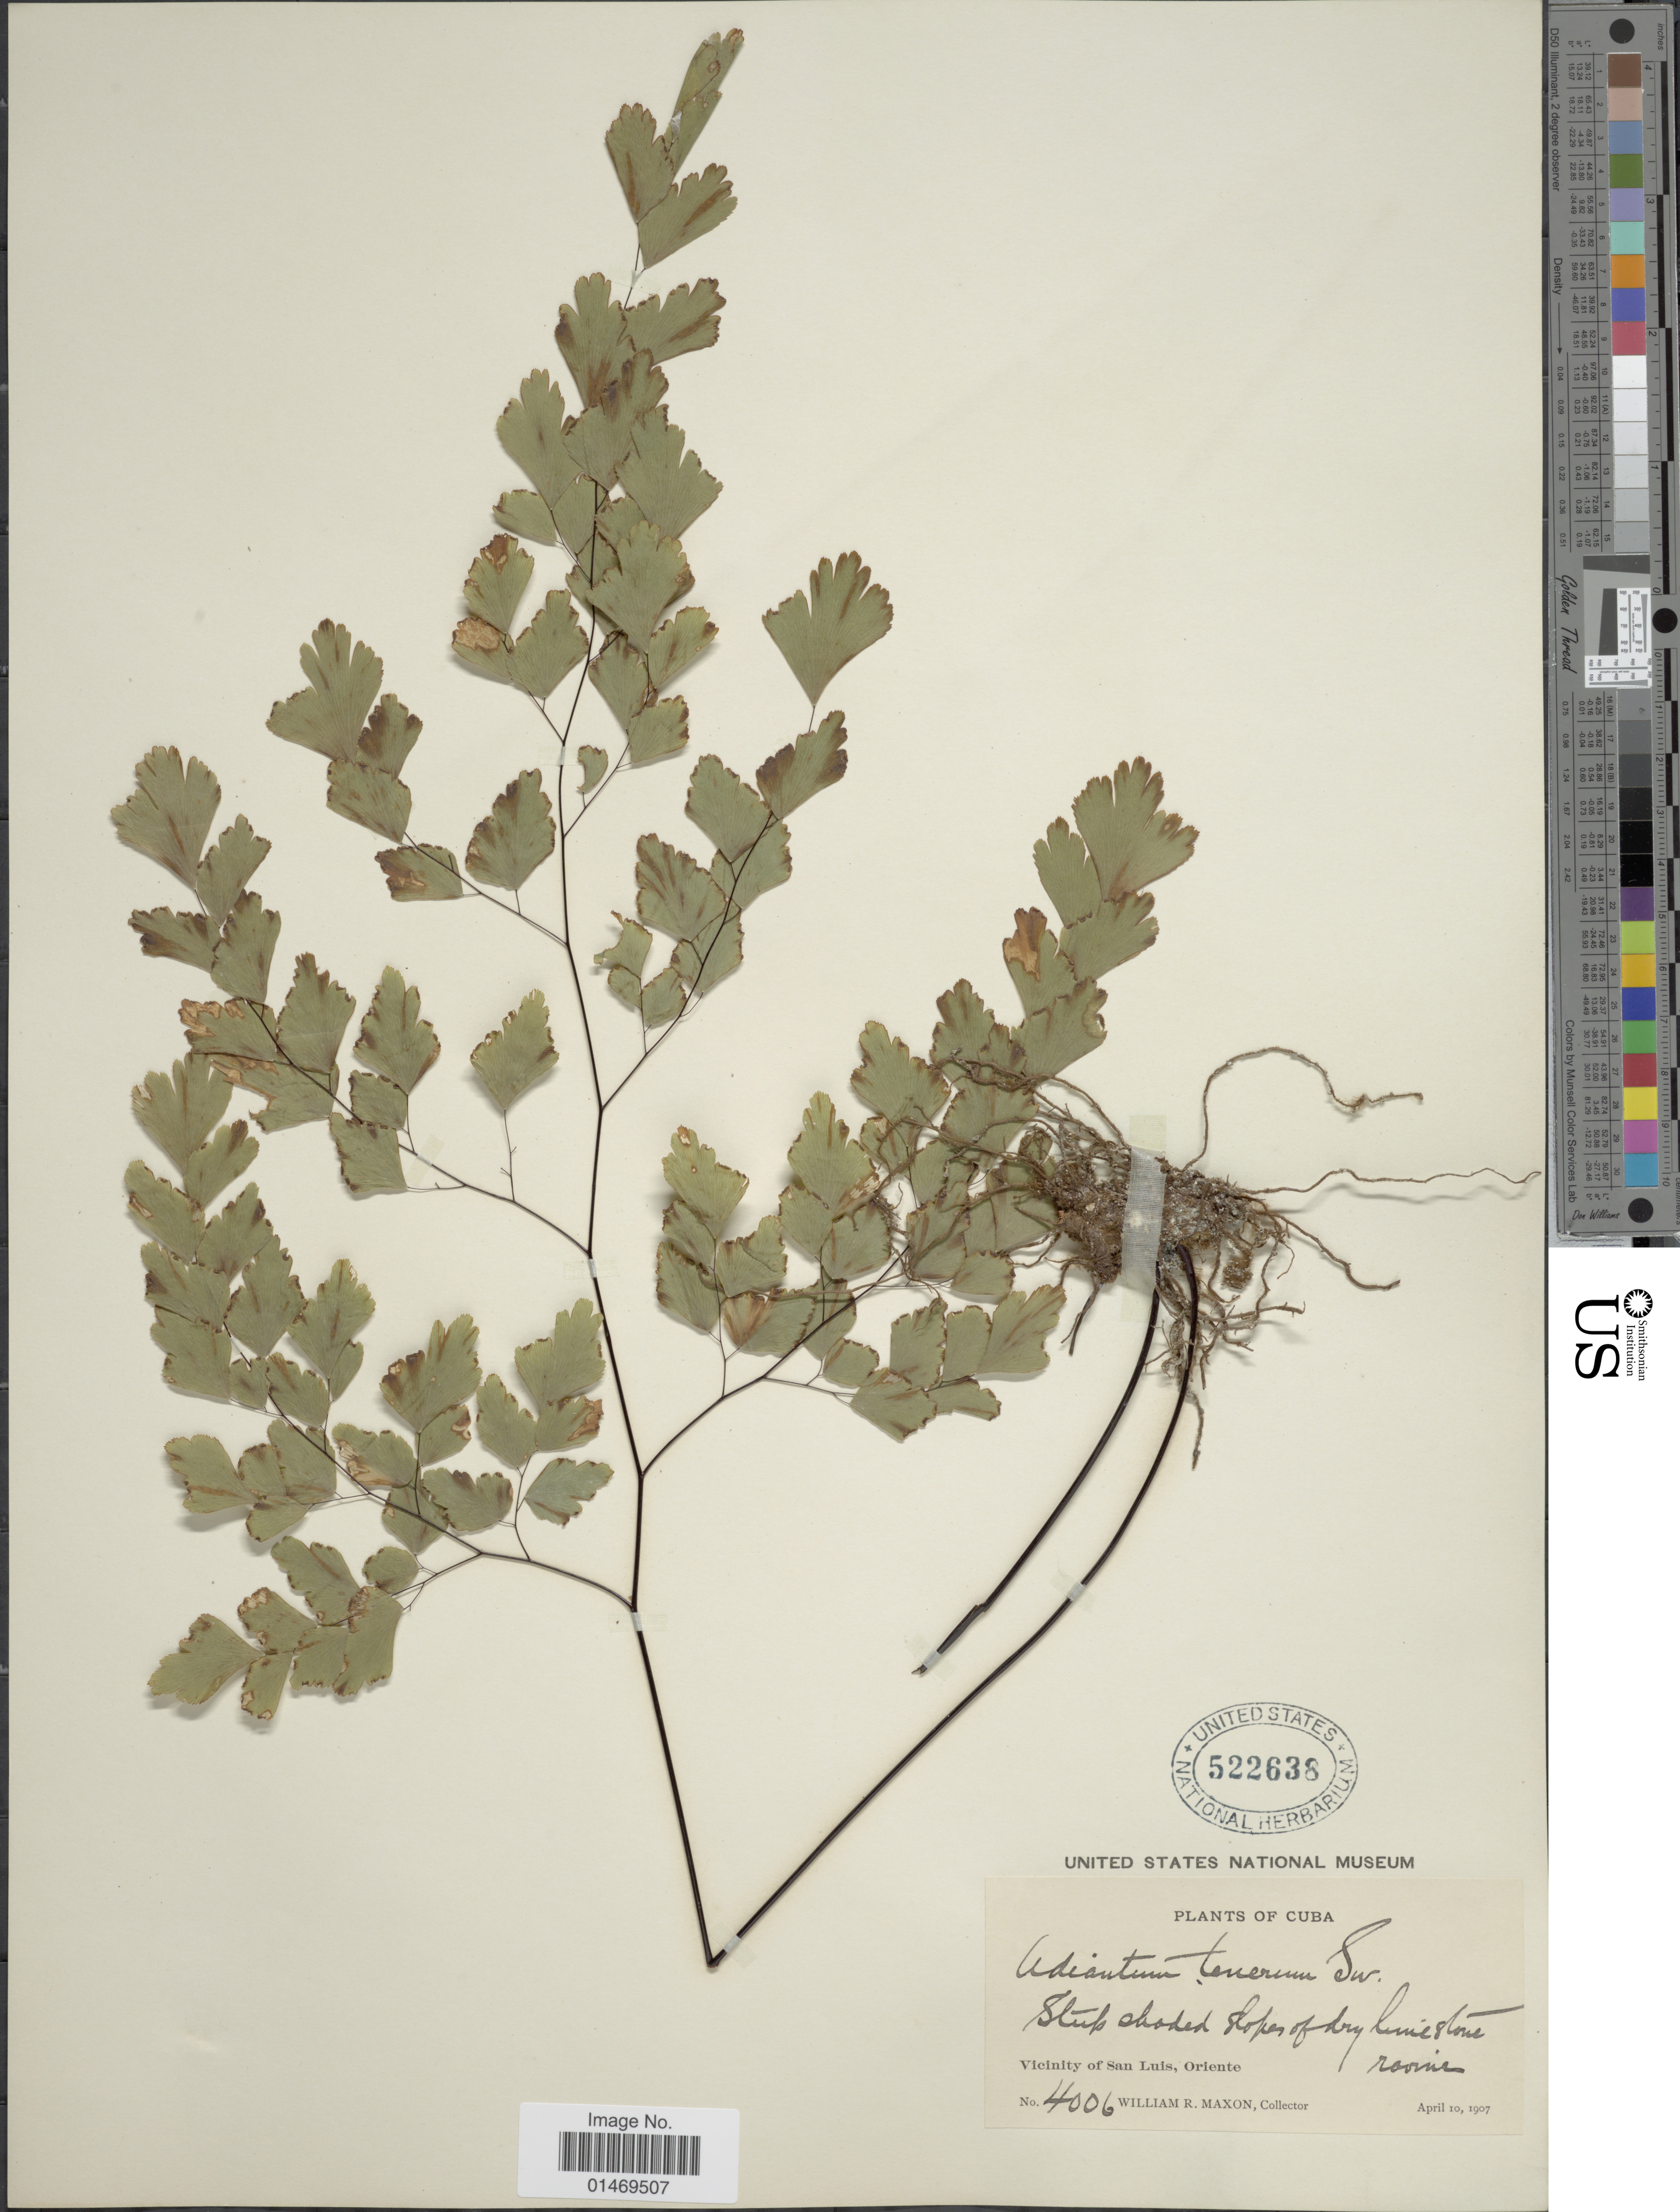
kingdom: Plantae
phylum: Tracheophyta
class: Polypodiopsida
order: Polypodiales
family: Pteridaceae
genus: Adiantum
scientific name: Adiantum tenerum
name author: Sw.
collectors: W. R. Maxon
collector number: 4006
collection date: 1907-04-10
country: Cuba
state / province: Oriente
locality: Vicinity of San Luis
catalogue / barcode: US 522638